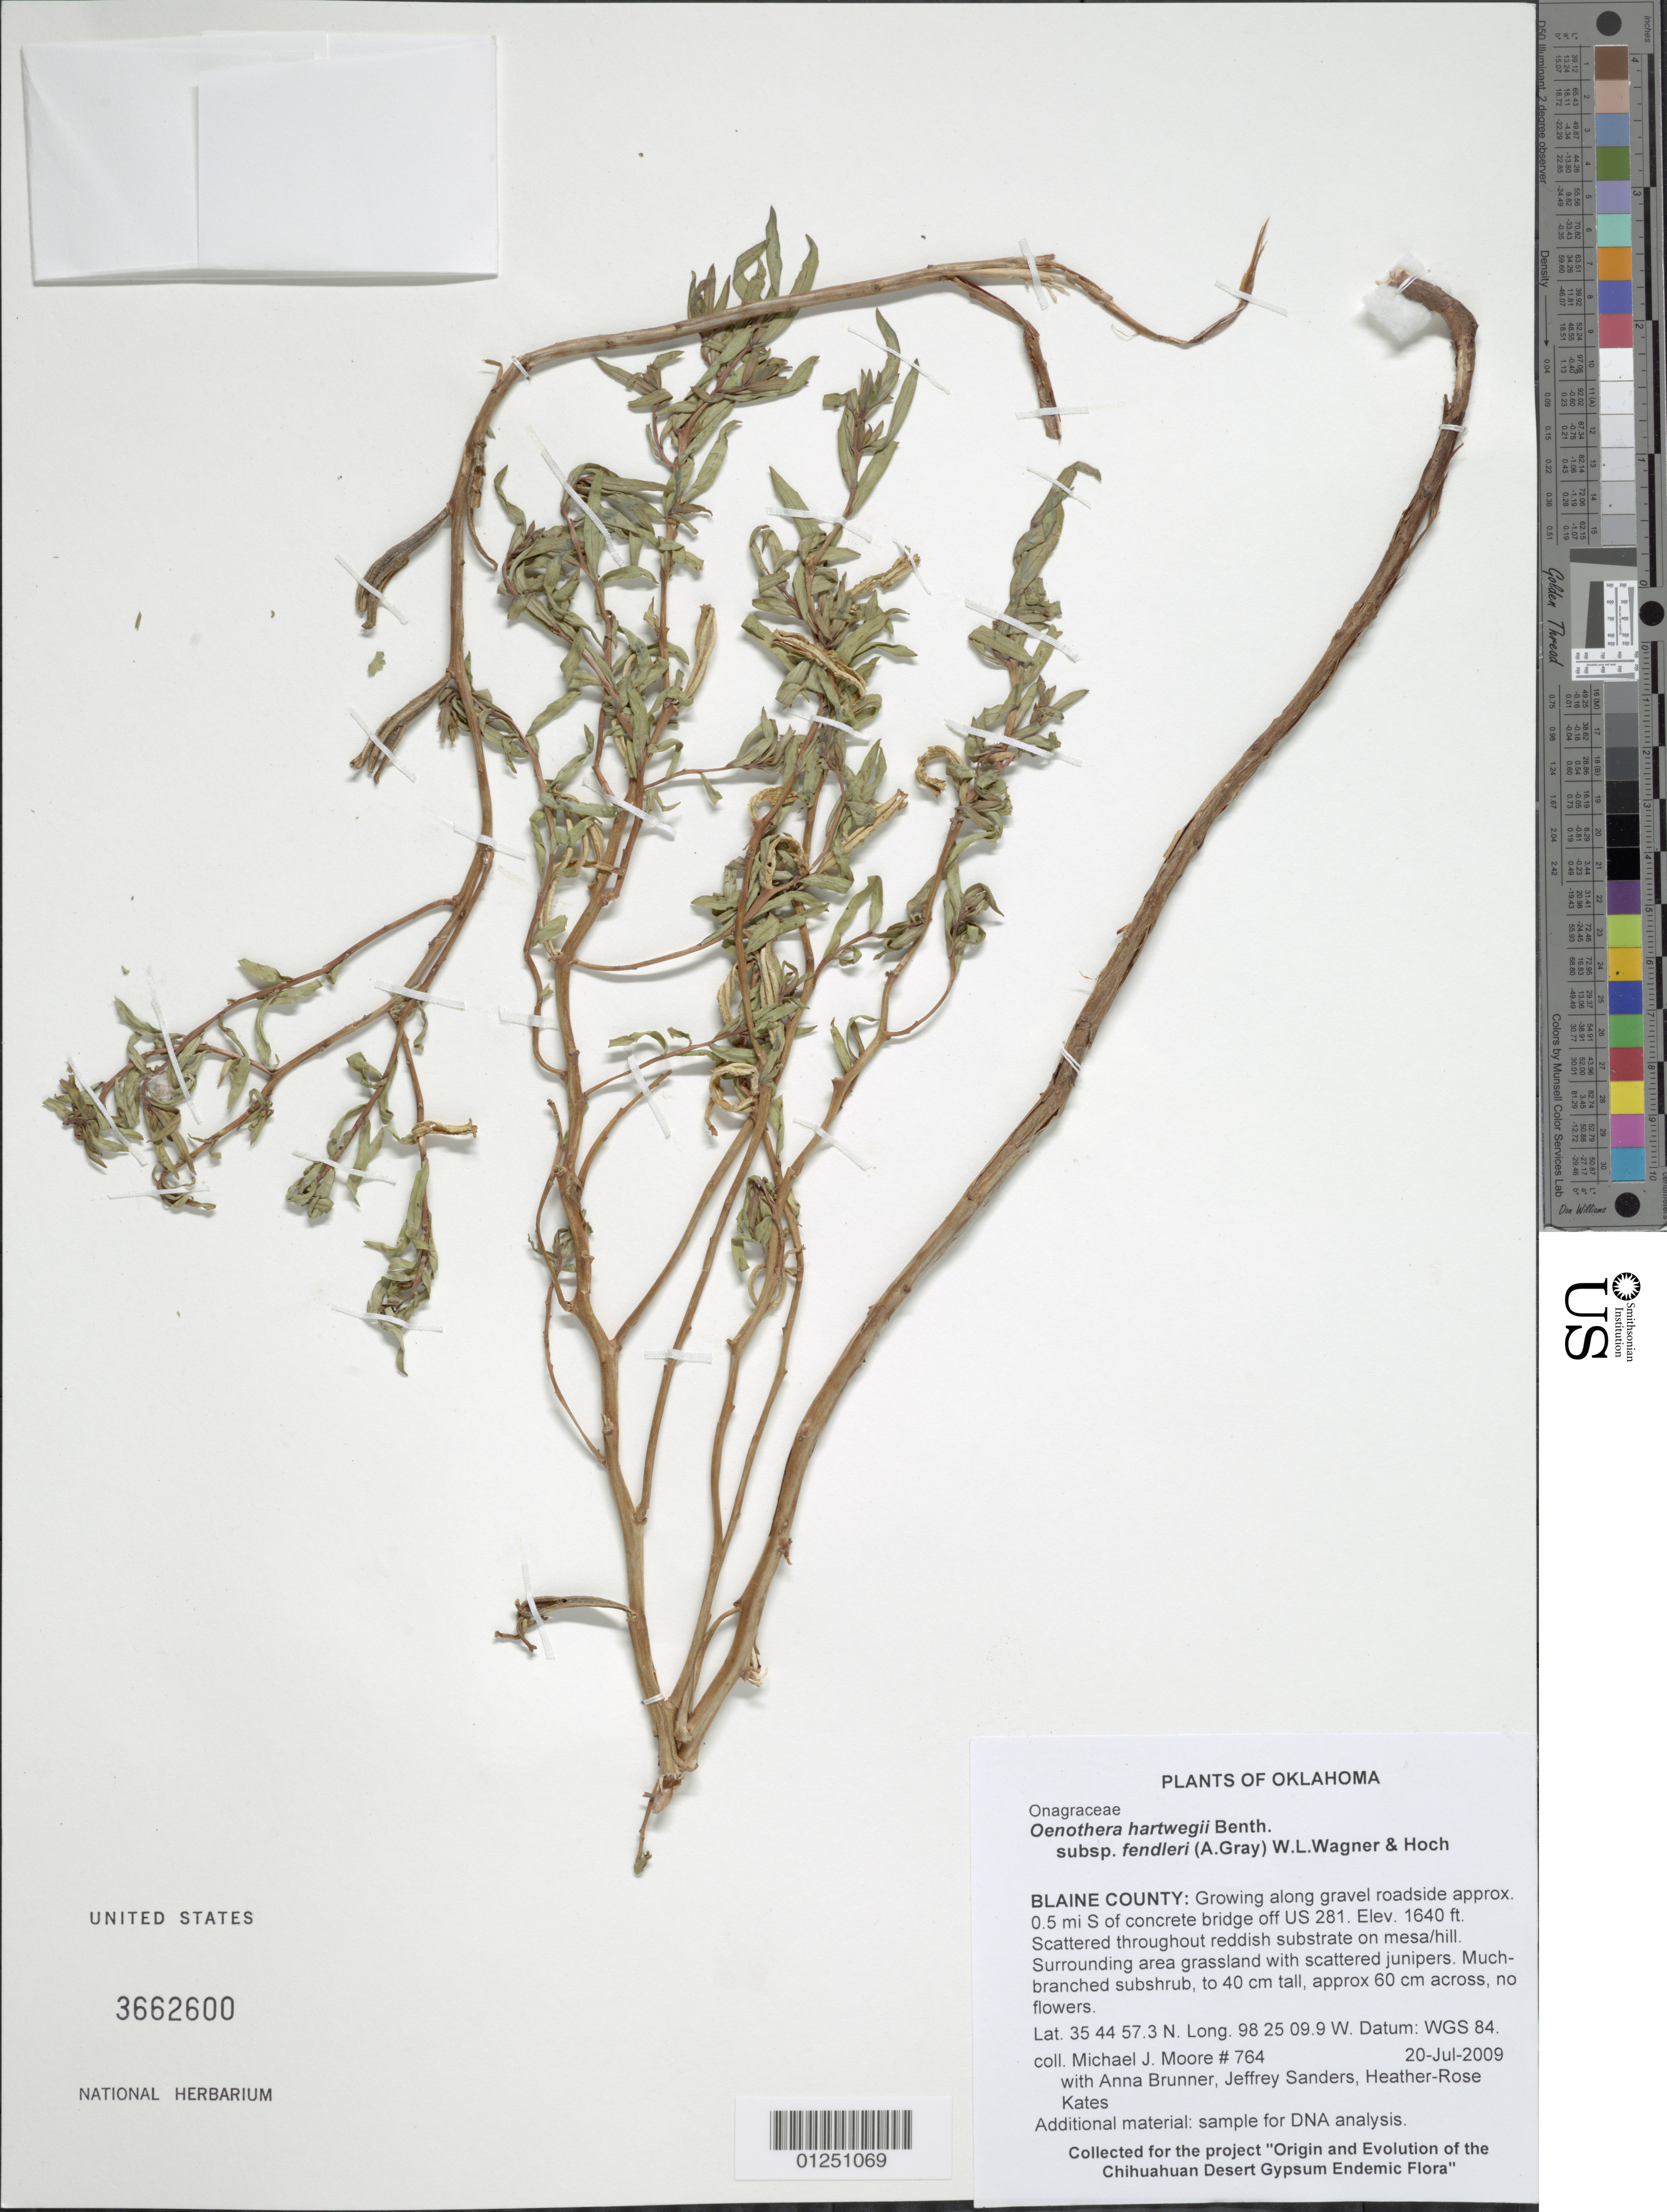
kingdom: Plantae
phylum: Tracheophyta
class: Magnoliopsida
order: Myrtales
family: Onagraceae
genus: Oenothera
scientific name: Oenothera hartwegii subsp. fendleri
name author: (A. Gray) W.L. Wagner & Hoch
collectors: M. J. Moore, A. Brunner, J. Sanders & H.-R. Kates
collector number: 764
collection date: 2005-07-19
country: United States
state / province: Oklahoma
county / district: Blaine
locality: Growing along gravel roadside approx. 0.5 mi S of concrete bridge off US 281.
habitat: Scattered throughout reddish substrate on mesa/hill. Surrounding area grassland with scattered junipers.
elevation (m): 500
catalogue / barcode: US 3662600